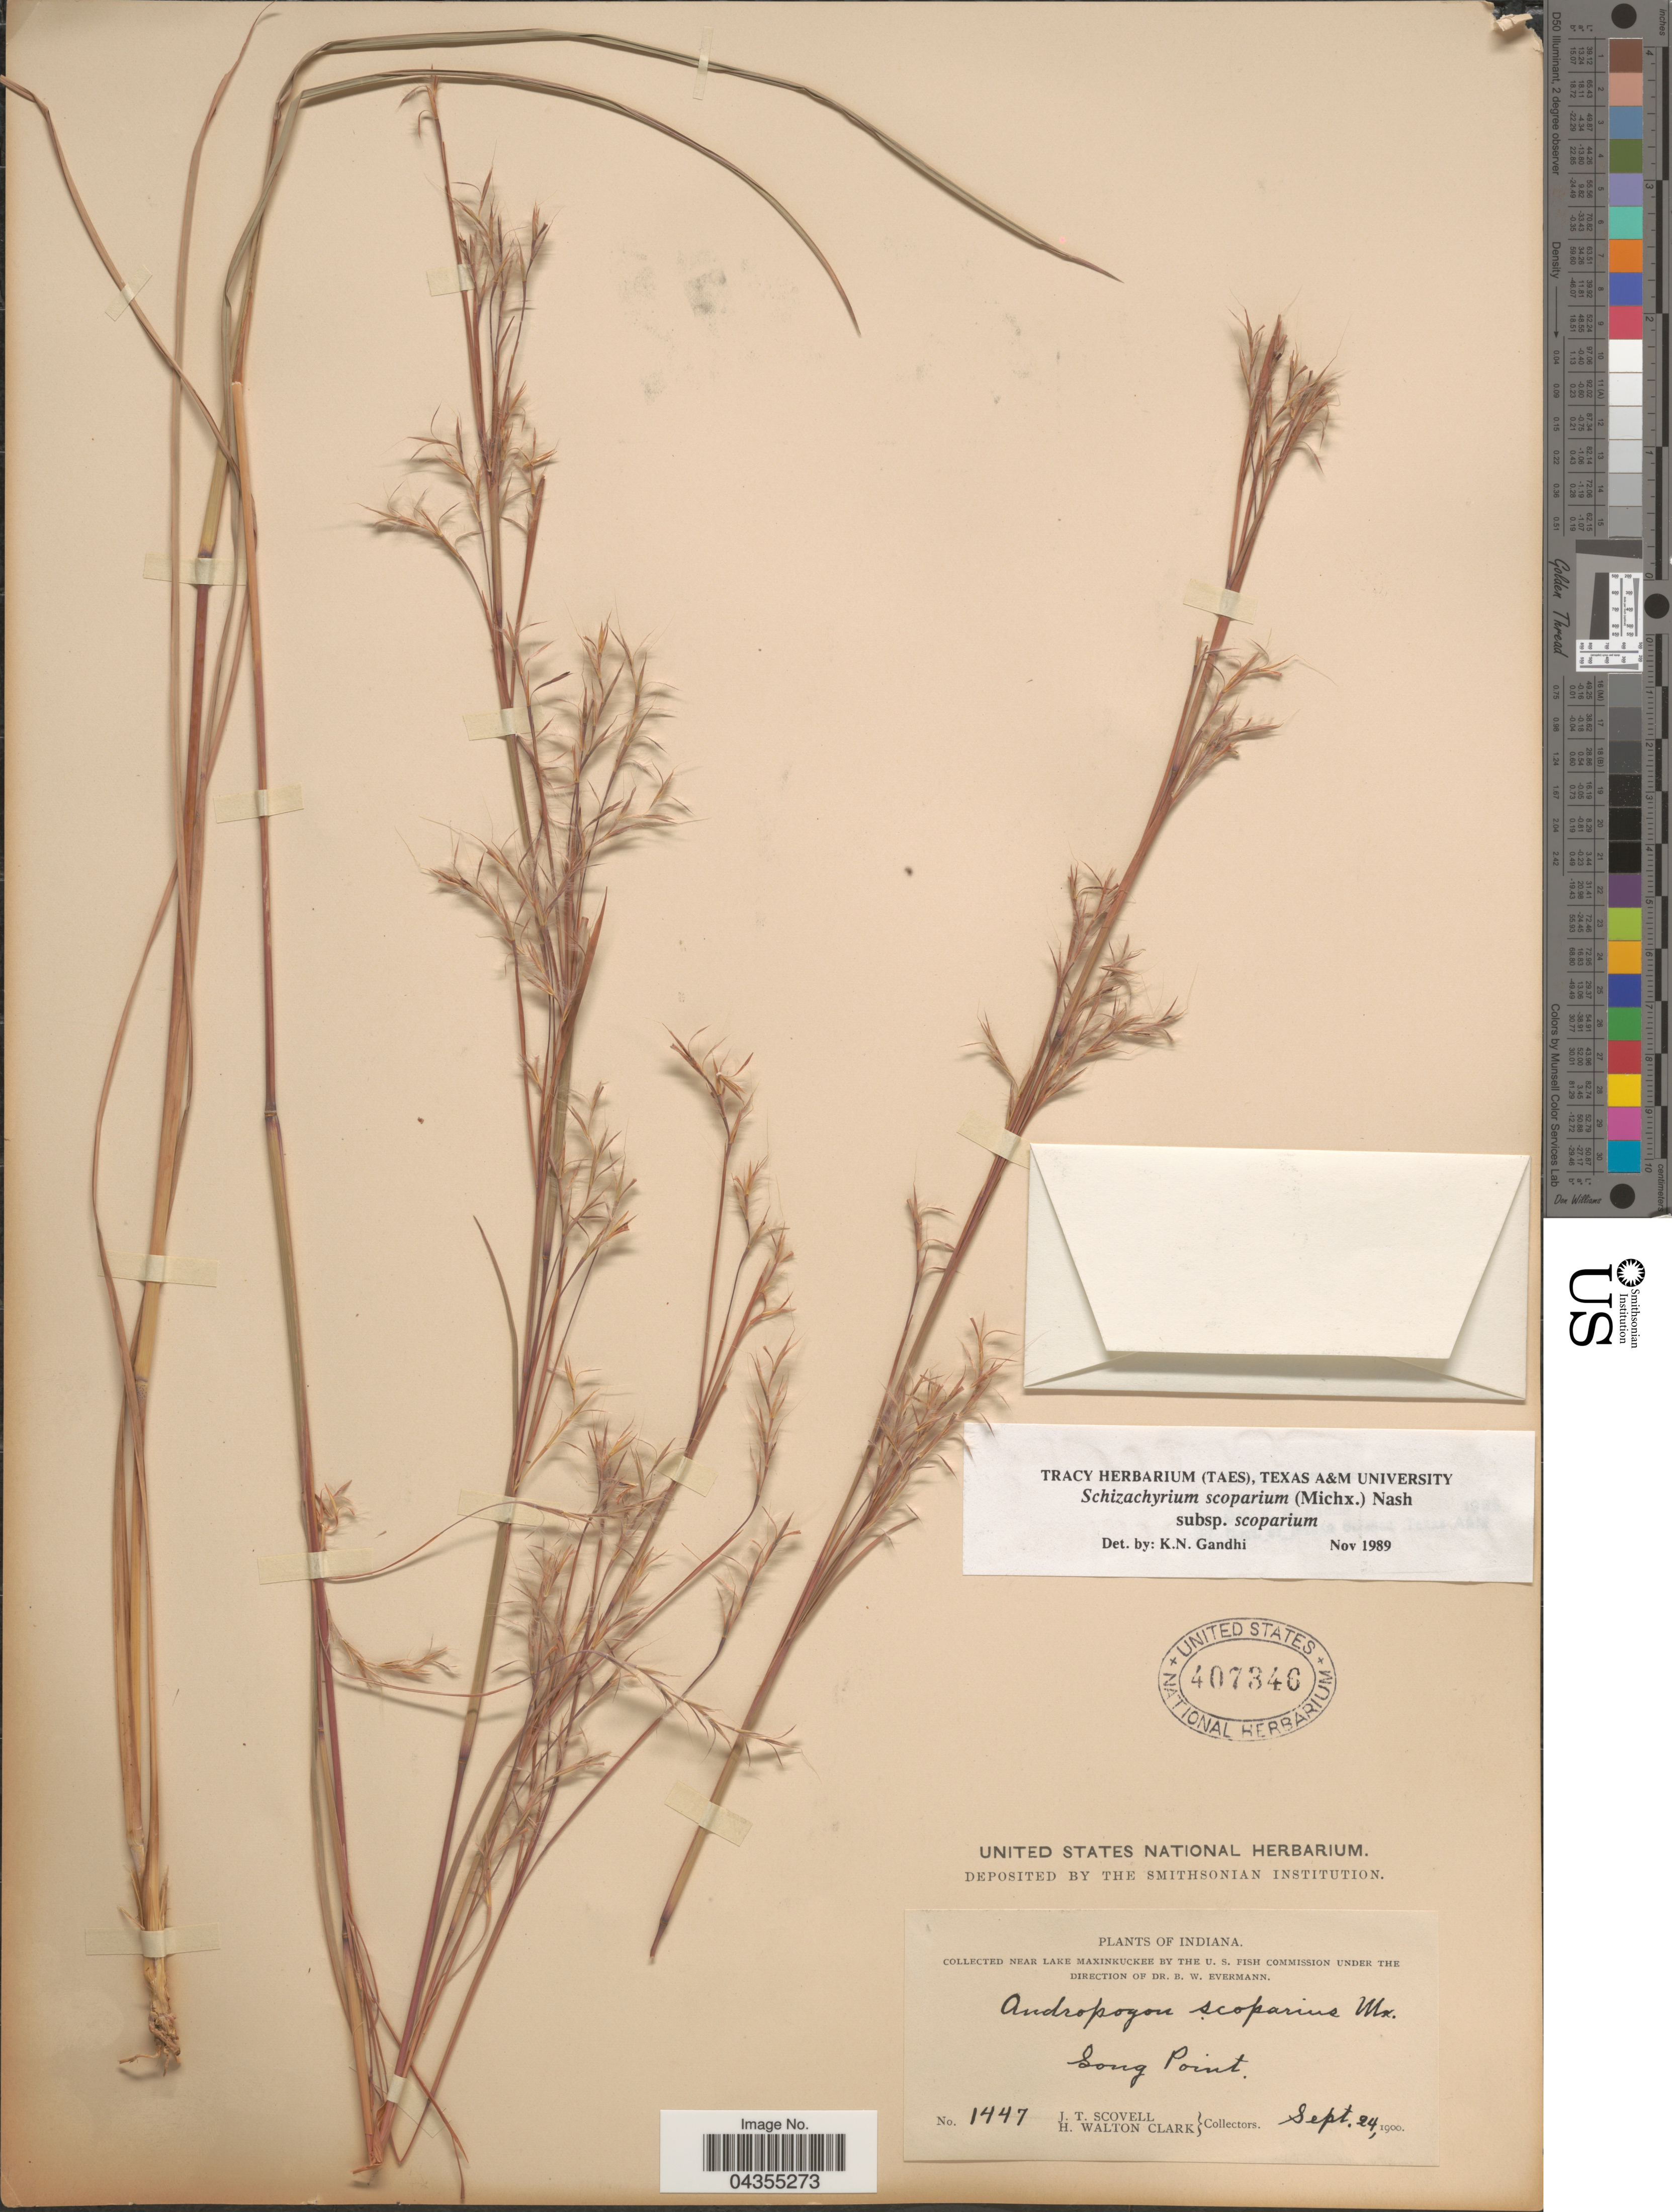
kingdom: Plantae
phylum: Tracheophyta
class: Liliopsida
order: Poales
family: Poaceae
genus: Schizachyrium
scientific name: Schizachyrium scoparium var. scoparium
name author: (Michx.) Nash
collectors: J. T. Scovell & H. W. Clark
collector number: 1447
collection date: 1900-09-24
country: United States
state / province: Indiana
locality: Near Lake Maxinkuckee. Long Point.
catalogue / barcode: US 407346